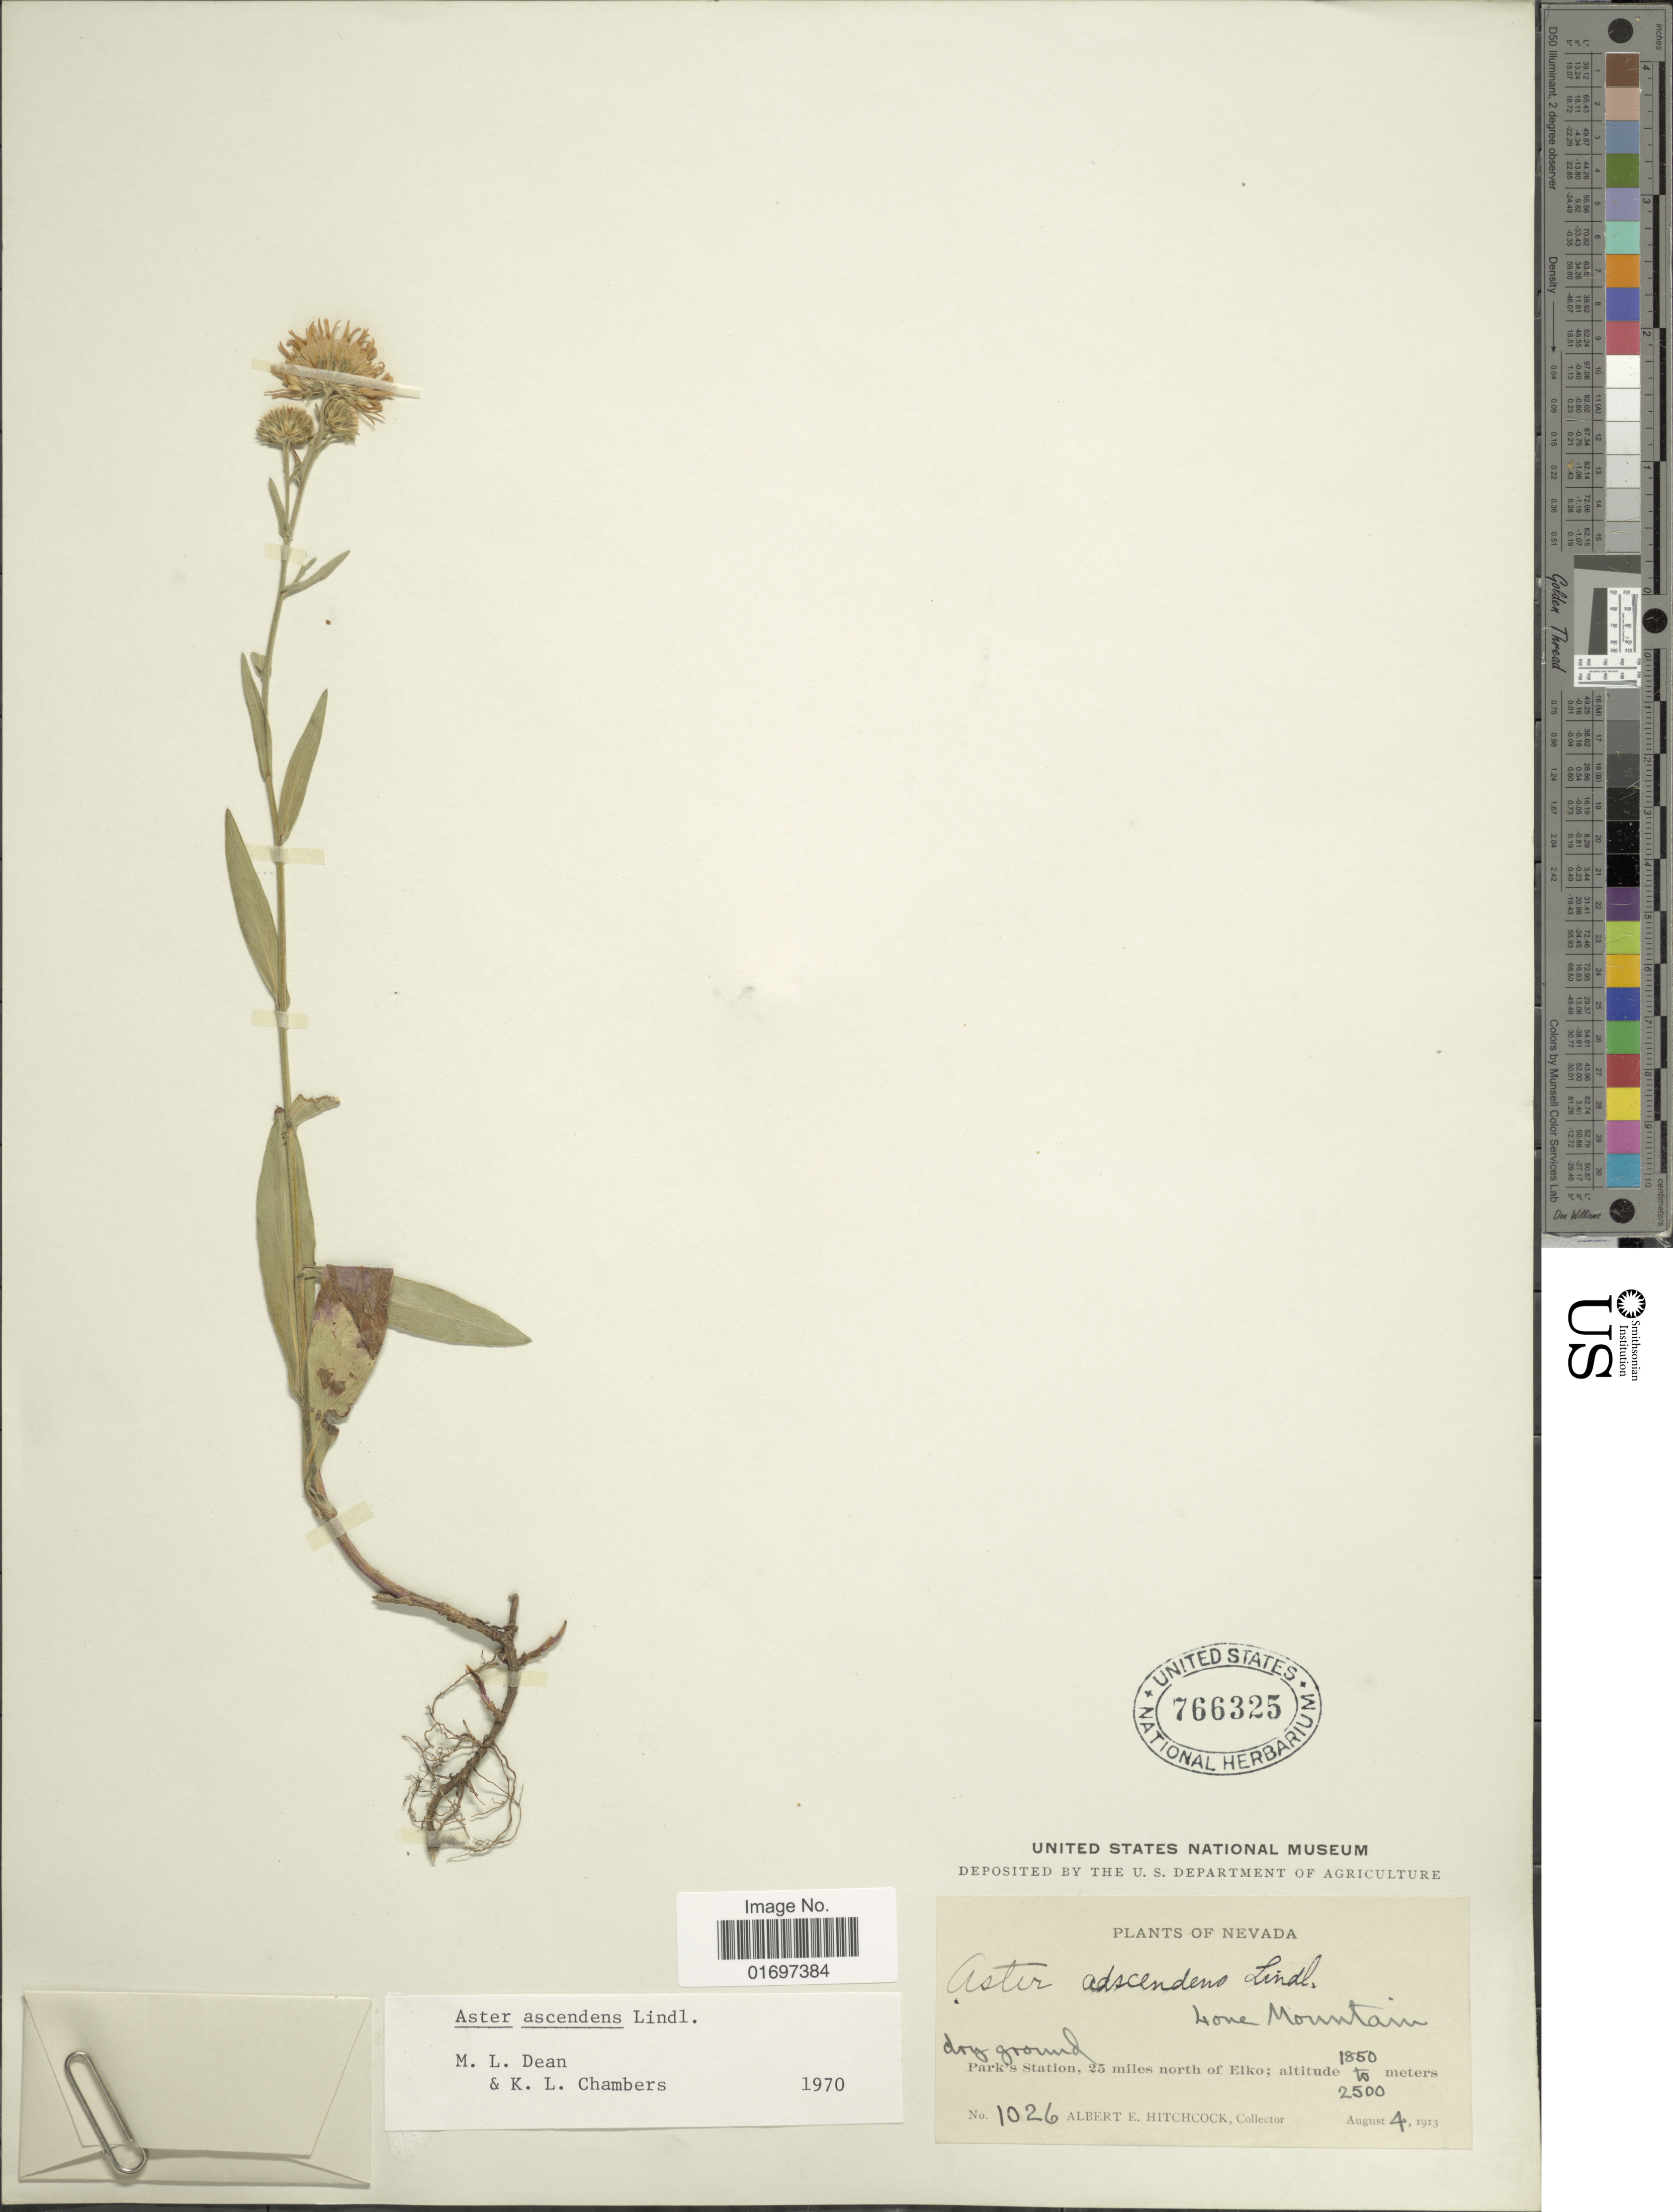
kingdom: Plantae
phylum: Tracheophyta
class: Magnoliopsida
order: Asterales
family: Asteraceae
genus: Symphyotrichum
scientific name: Symphyotrichum ascendens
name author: (Lindl.) G.L. Nesom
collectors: A. Hitchcock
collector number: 1026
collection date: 1913-08-04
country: United States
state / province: Nevada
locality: Nevada. Lone Mountain. Park's Station, 25 miles north of Elko.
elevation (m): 1850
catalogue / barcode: US 766325